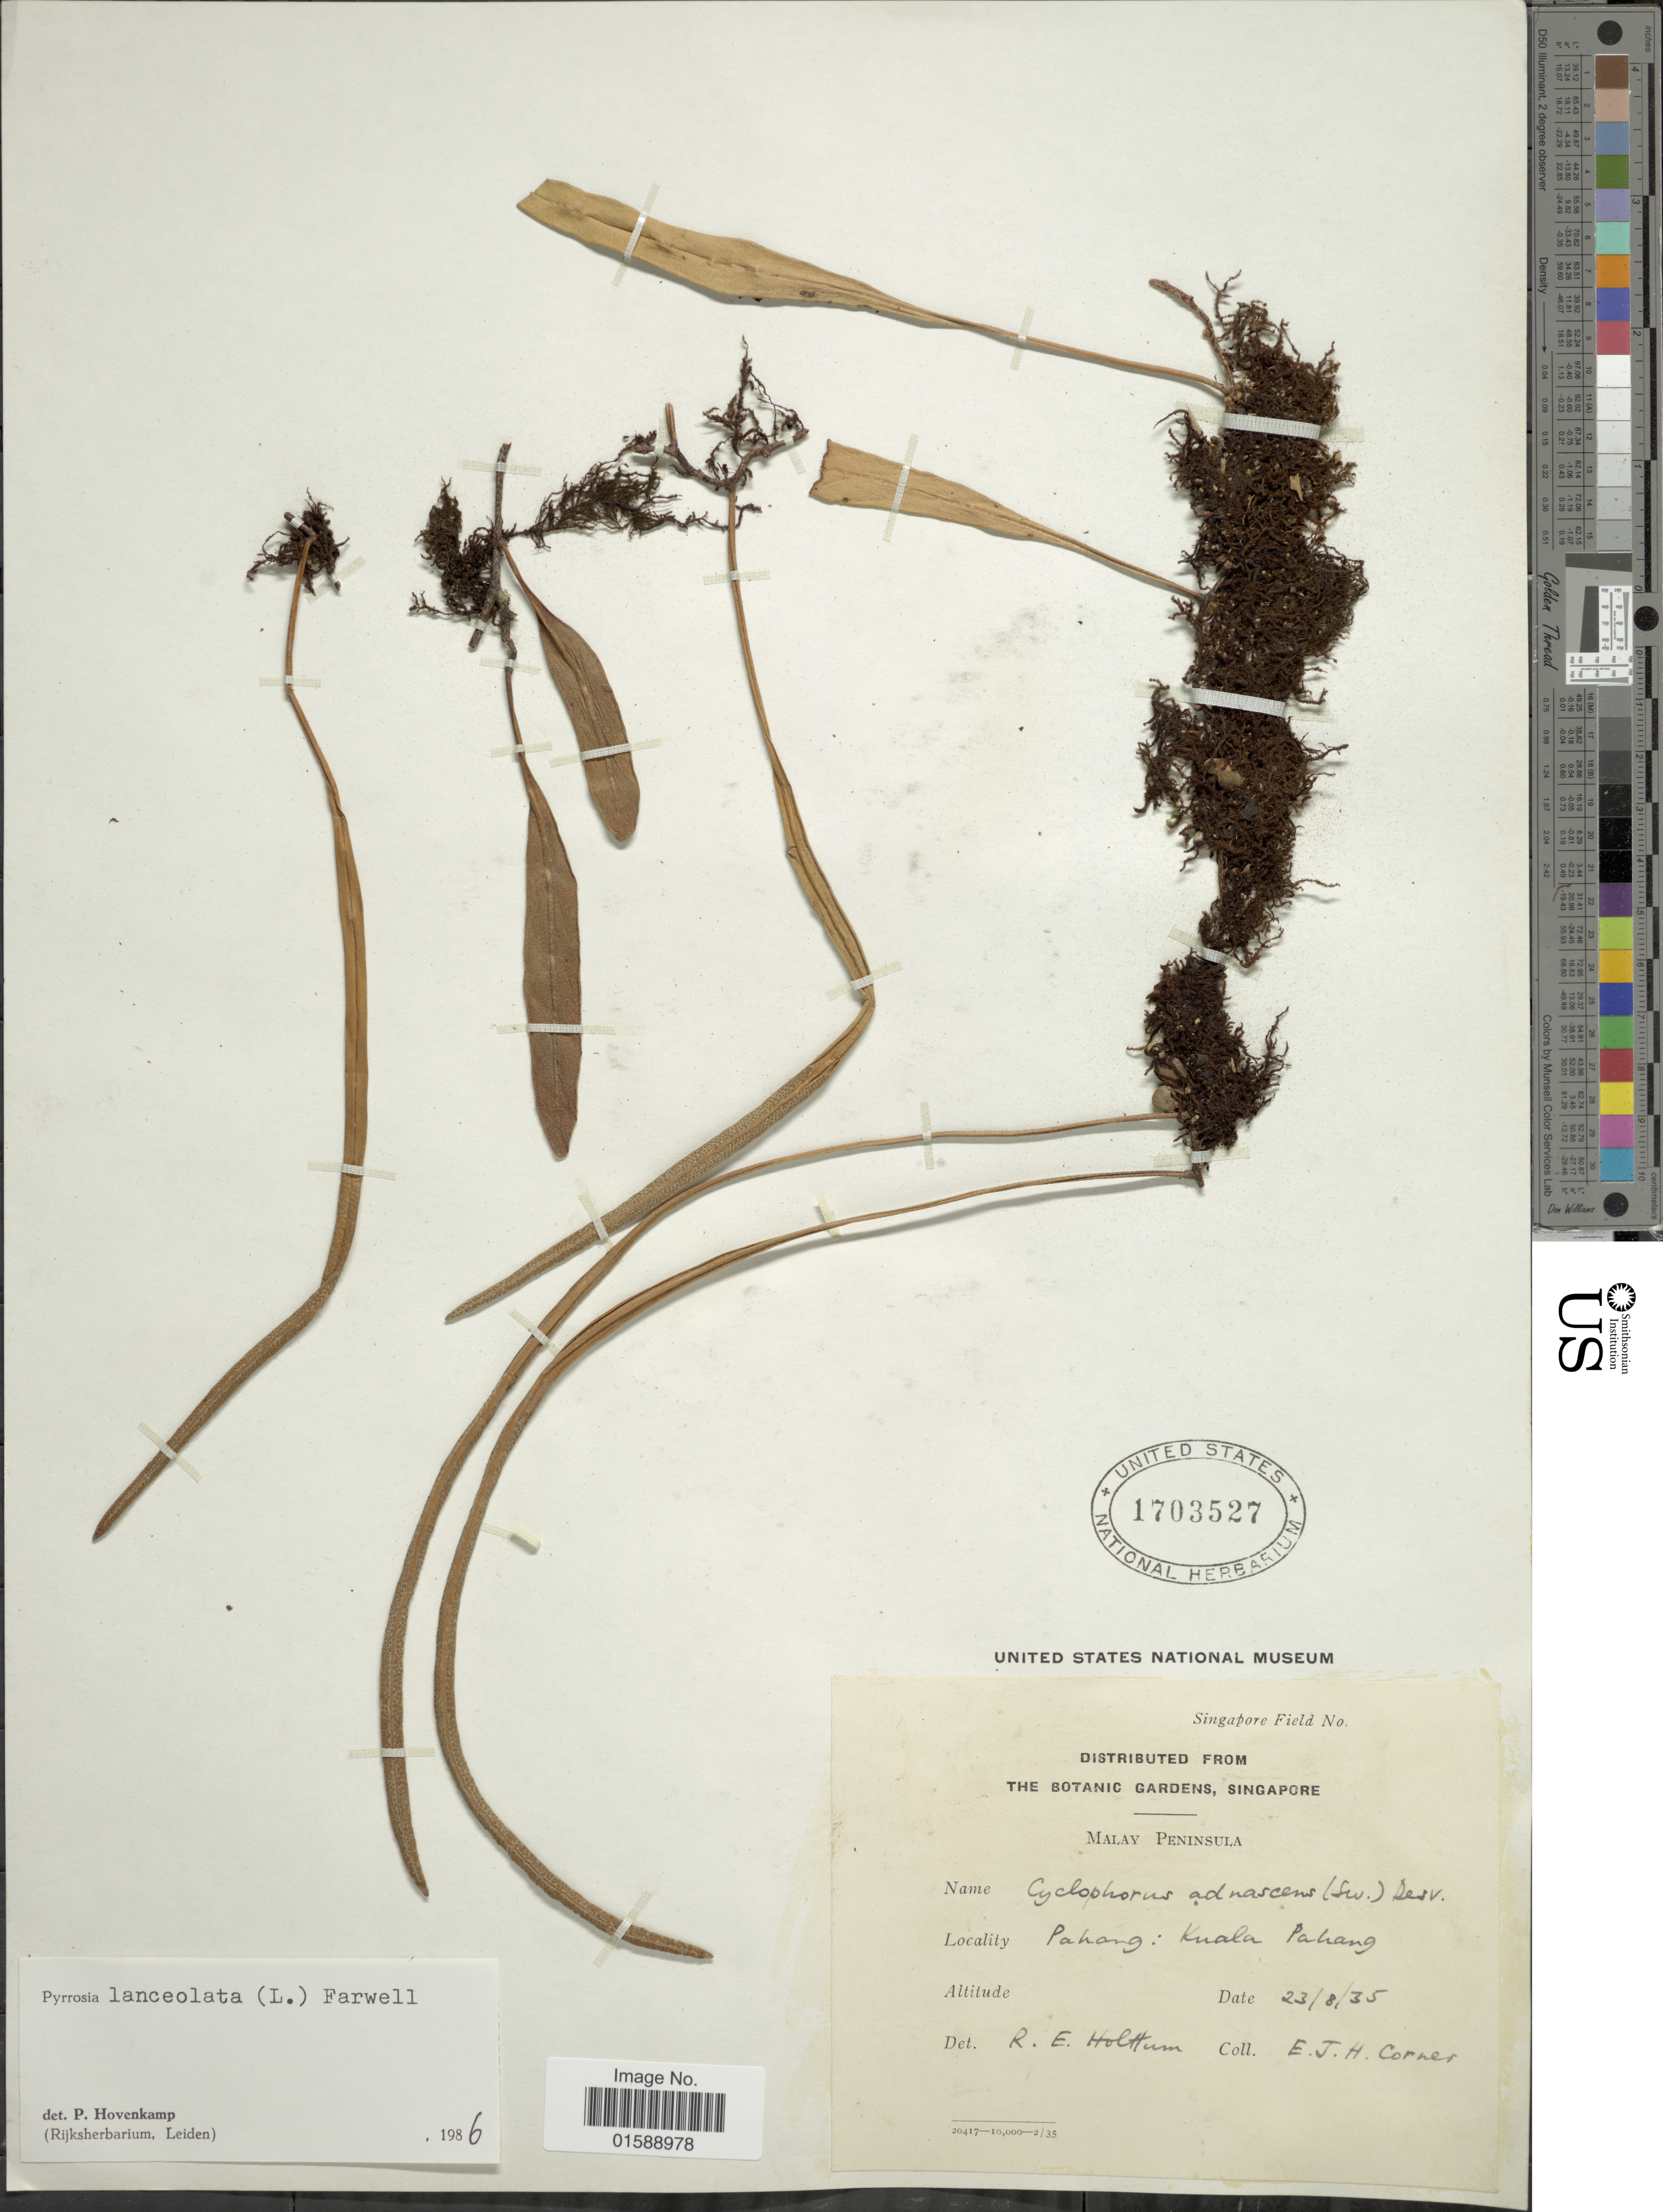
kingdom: Plantae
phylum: Tracheophyta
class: Polypodiopsida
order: Polypodiales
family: Polypodiaceae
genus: Pyrrosia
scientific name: Pyrrosia lanceolata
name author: (L.) Farw.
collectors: E. Corner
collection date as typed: Transcribed d/m/y: 23/8/35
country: Malaysia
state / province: Pahang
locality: Malay Peninsula. Kual Pahang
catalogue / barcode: US 1703527